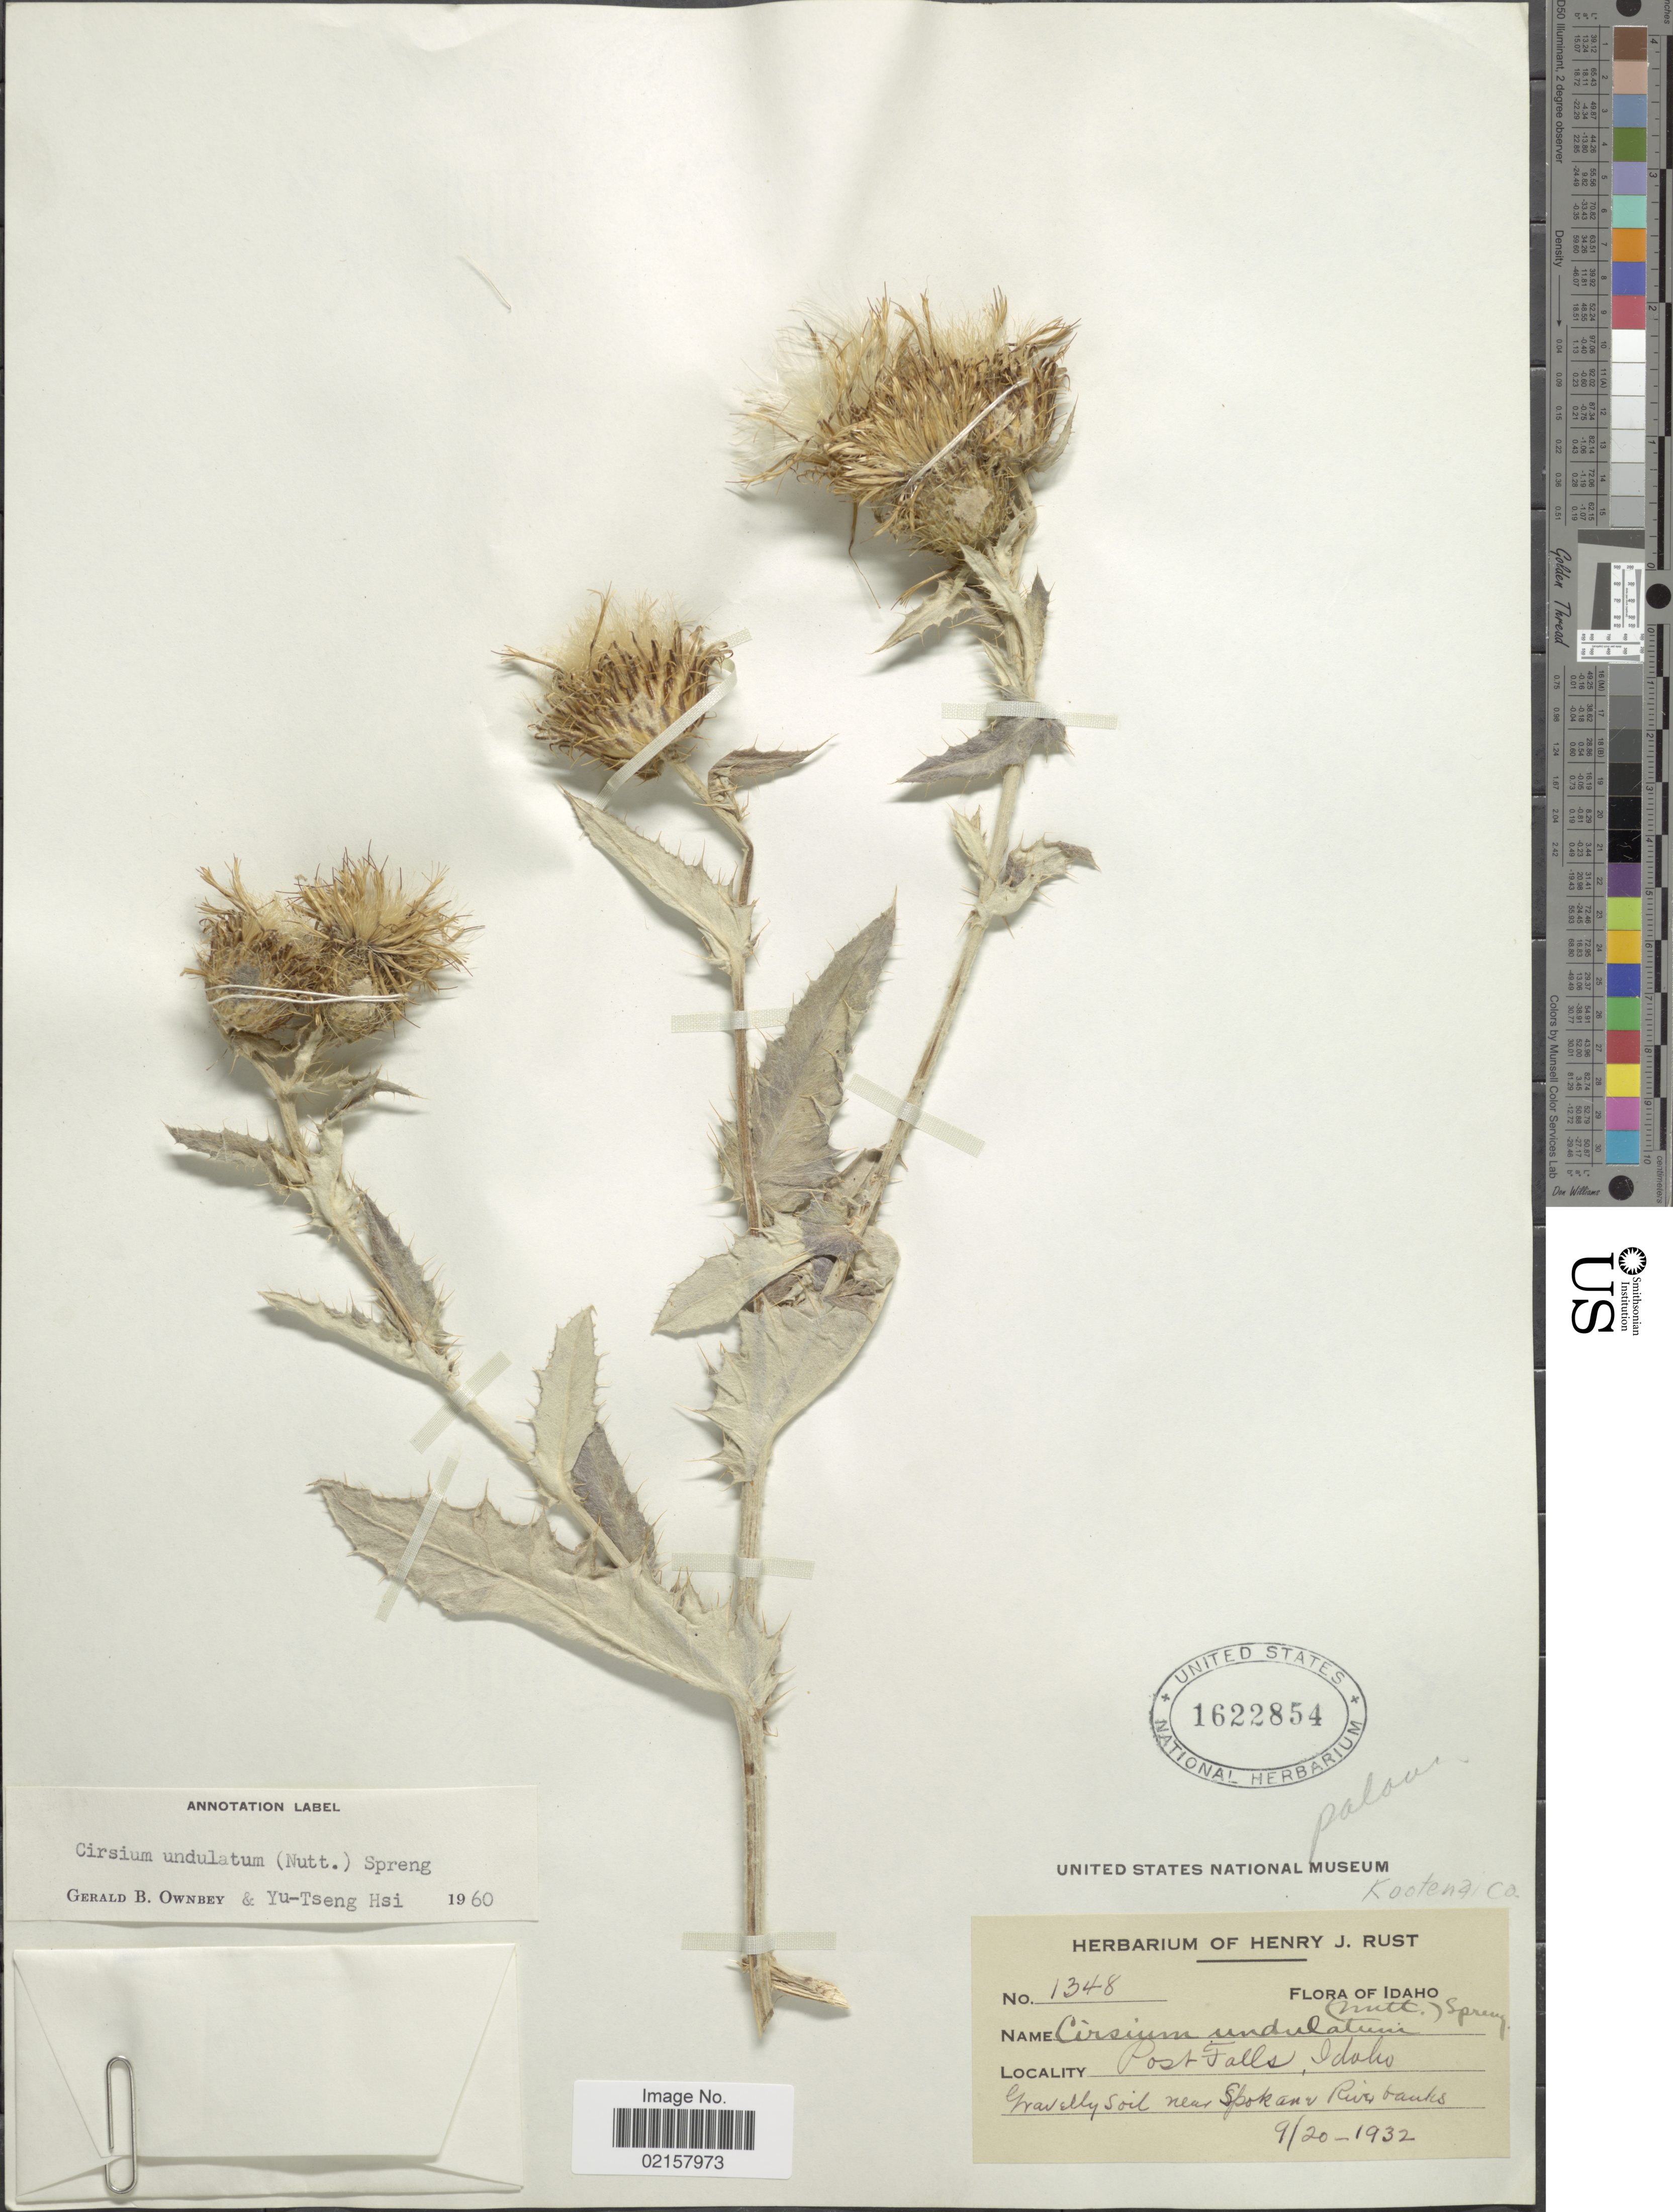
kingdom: Plantae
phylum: Tracheophyta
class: Magnoliopsida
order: Asterales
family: Asteraceae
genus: Cirsium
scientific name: Cirsium undulatum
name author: (Nutt.) Spreng.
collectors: ex herb. Henry J. Rust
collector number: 1348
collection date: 1932-09-20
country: United States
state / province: Idaho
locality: Post Falls, gravelly soil near Spokane River banks, Kootenai Co.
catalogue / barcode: US 1622854